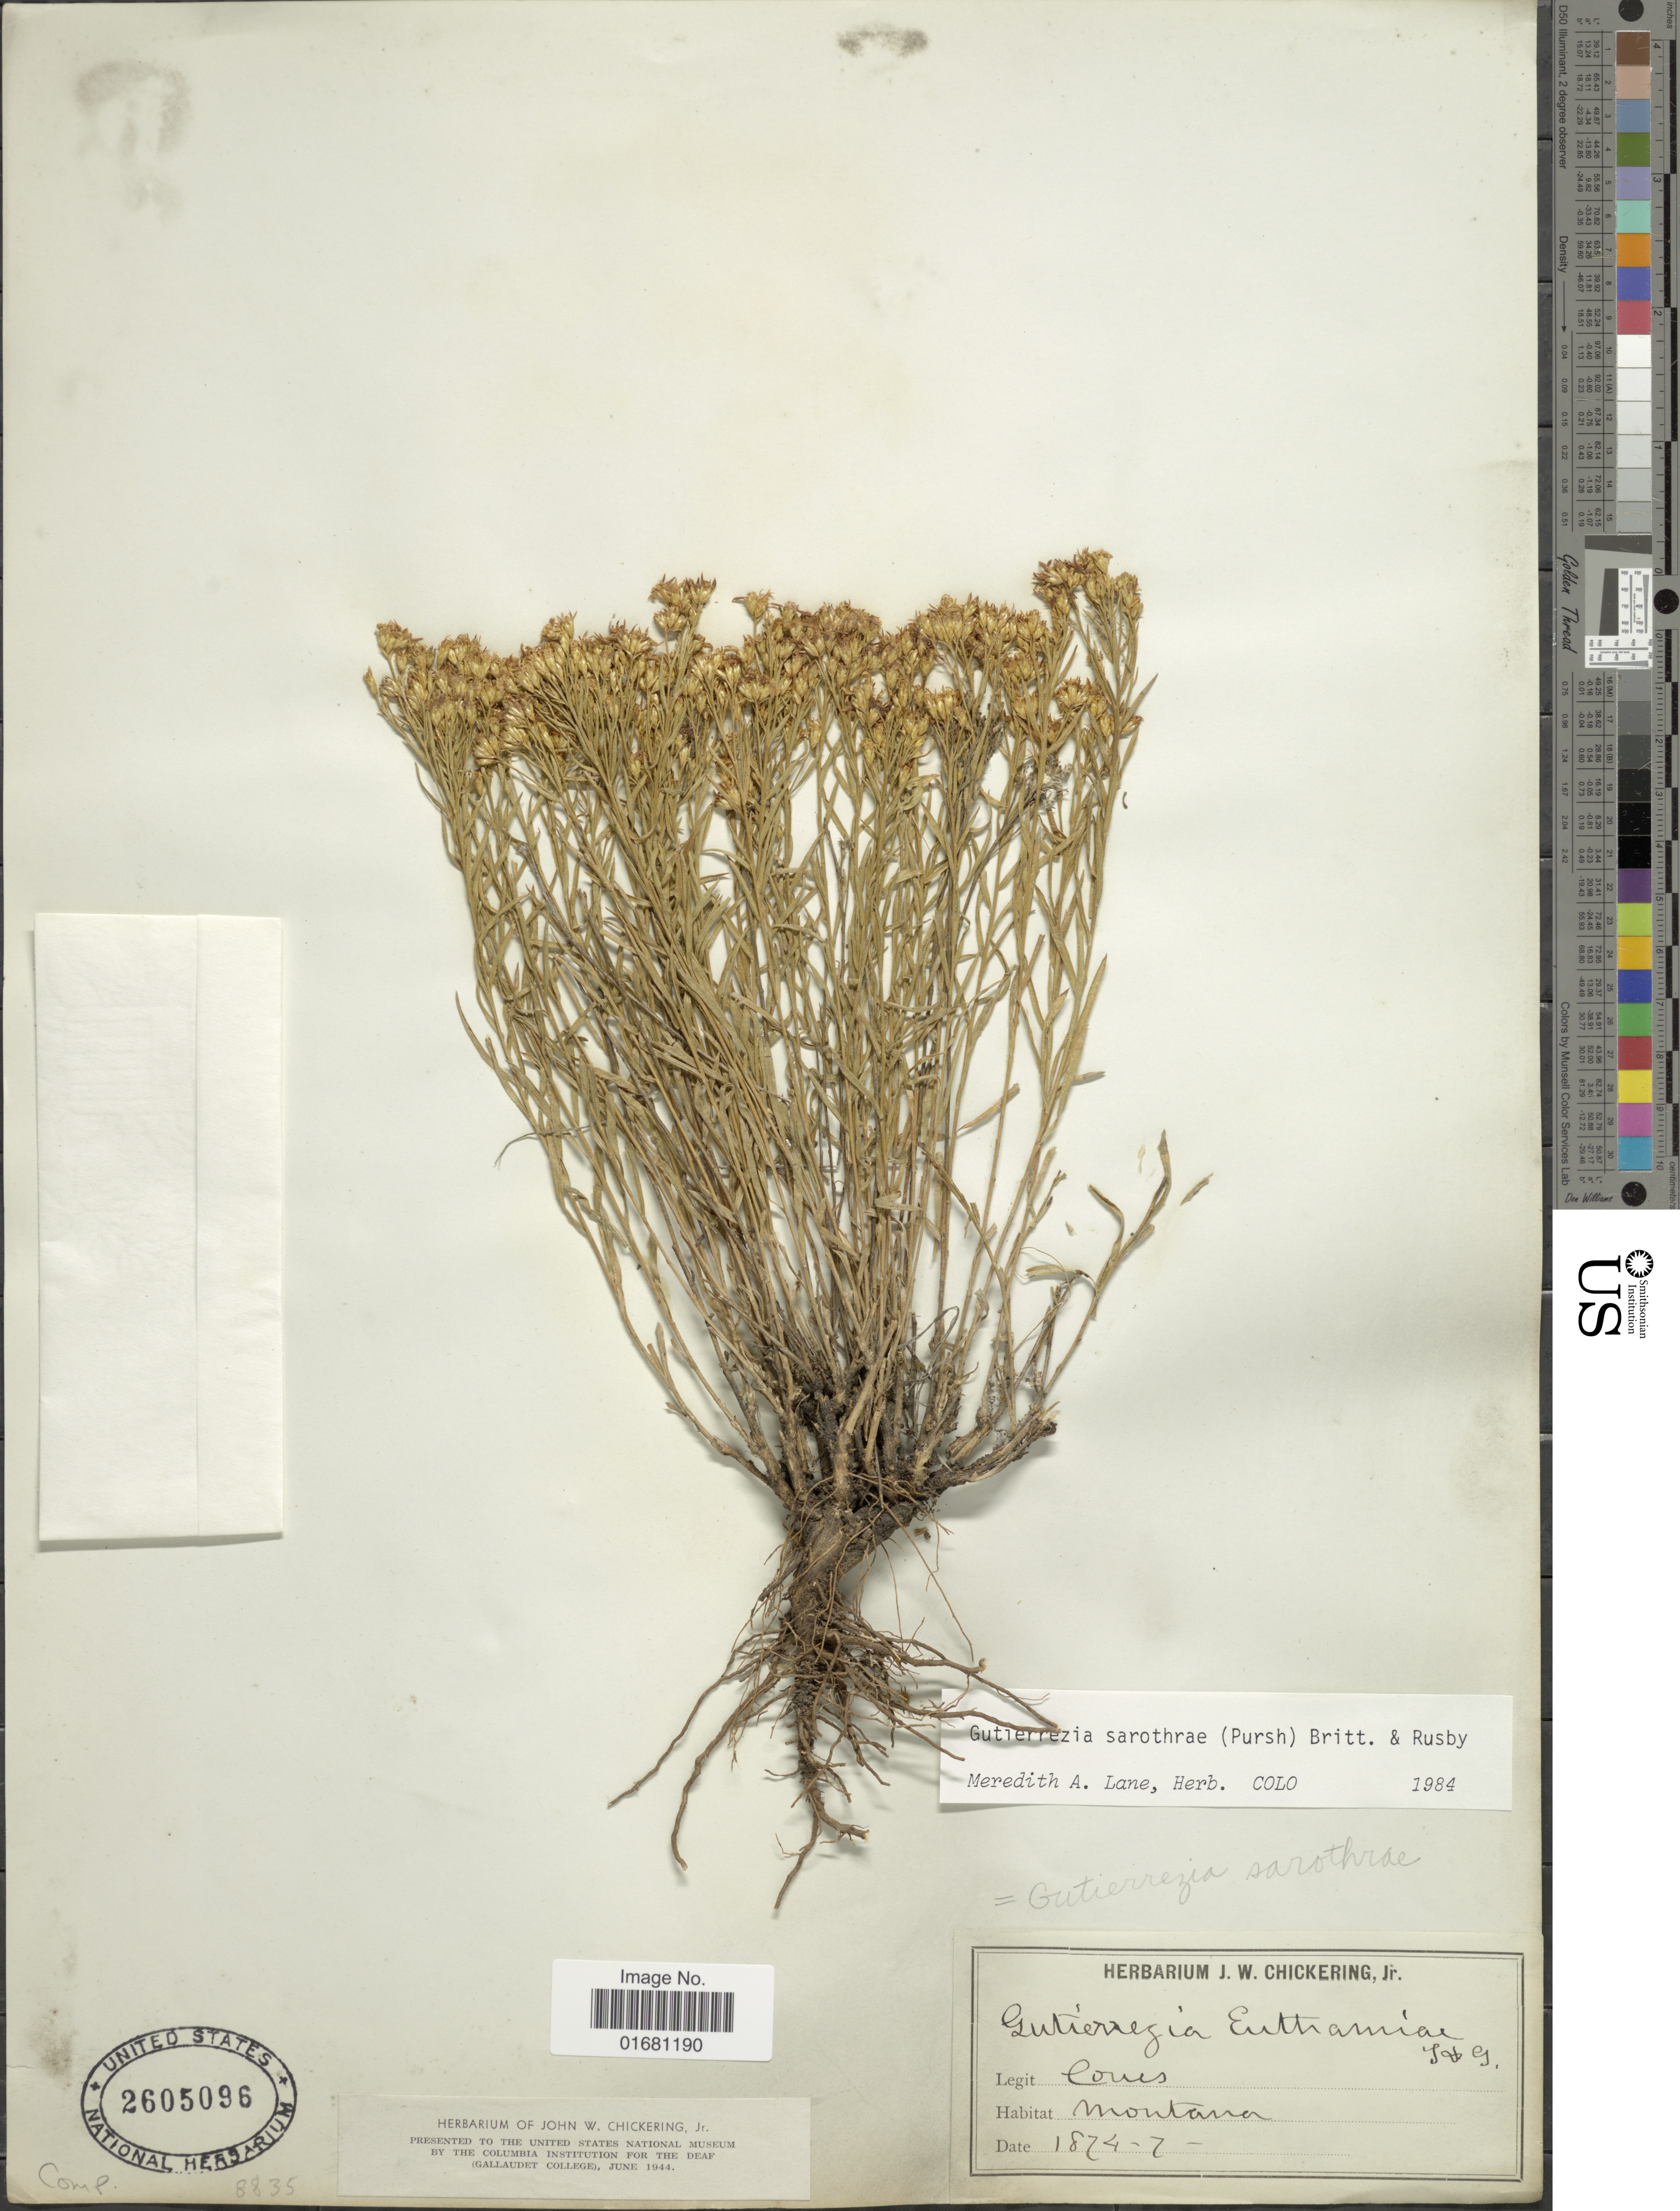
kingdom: Plantae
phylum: Tracheophyta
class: Magnoliopsida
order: Asterales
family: Asteraceae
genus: Gutierrezia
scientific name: Gutierrezia sarothrae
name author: (Pursh) Britton & Rusby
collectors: Coues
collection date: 1874-07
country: United States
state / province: Montana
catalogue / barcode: US 2605096